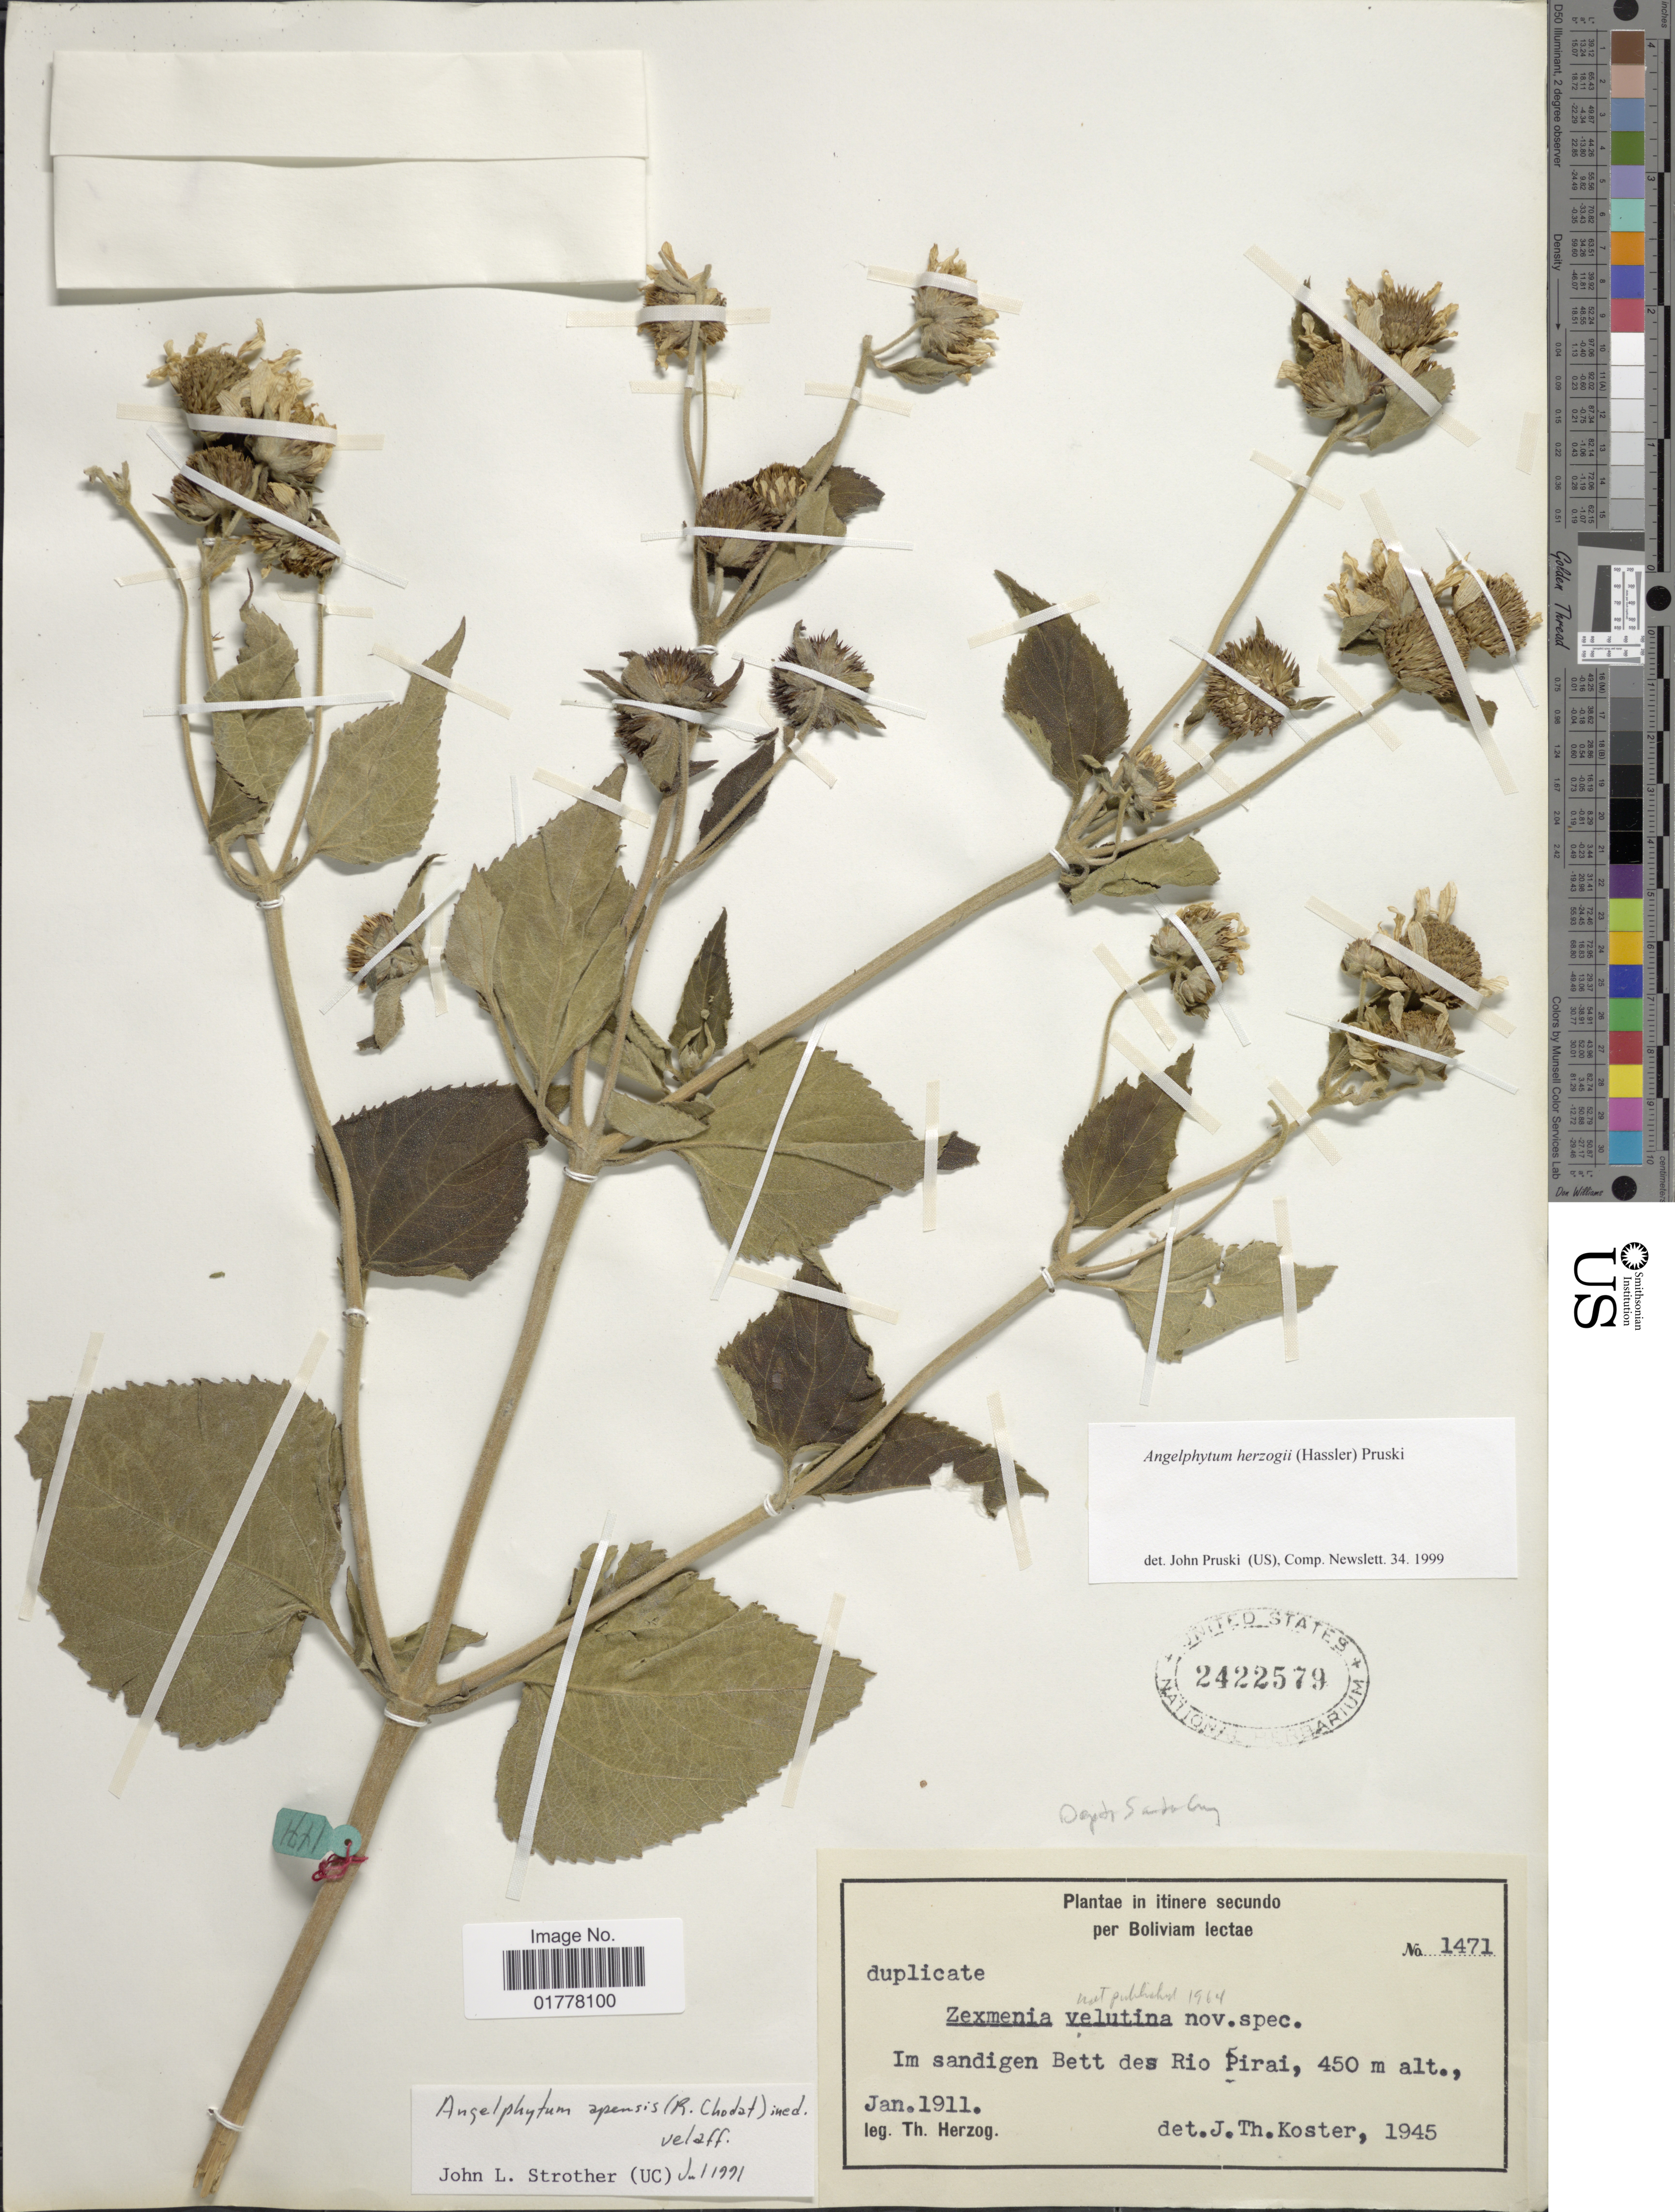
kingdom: Plantae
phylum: Tracheophyta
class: Magnoliopsida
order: Asterales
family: Asteraceae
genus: Angelphytum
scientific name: Angelphytum hertzogii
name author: (Hassl.) Pruski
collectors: T. K. J. Herzog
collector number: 1471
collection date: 1911-01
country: Bolivia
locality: Im sandigen Bett des Rio Pirai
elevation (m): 450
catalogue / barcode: US 2422579